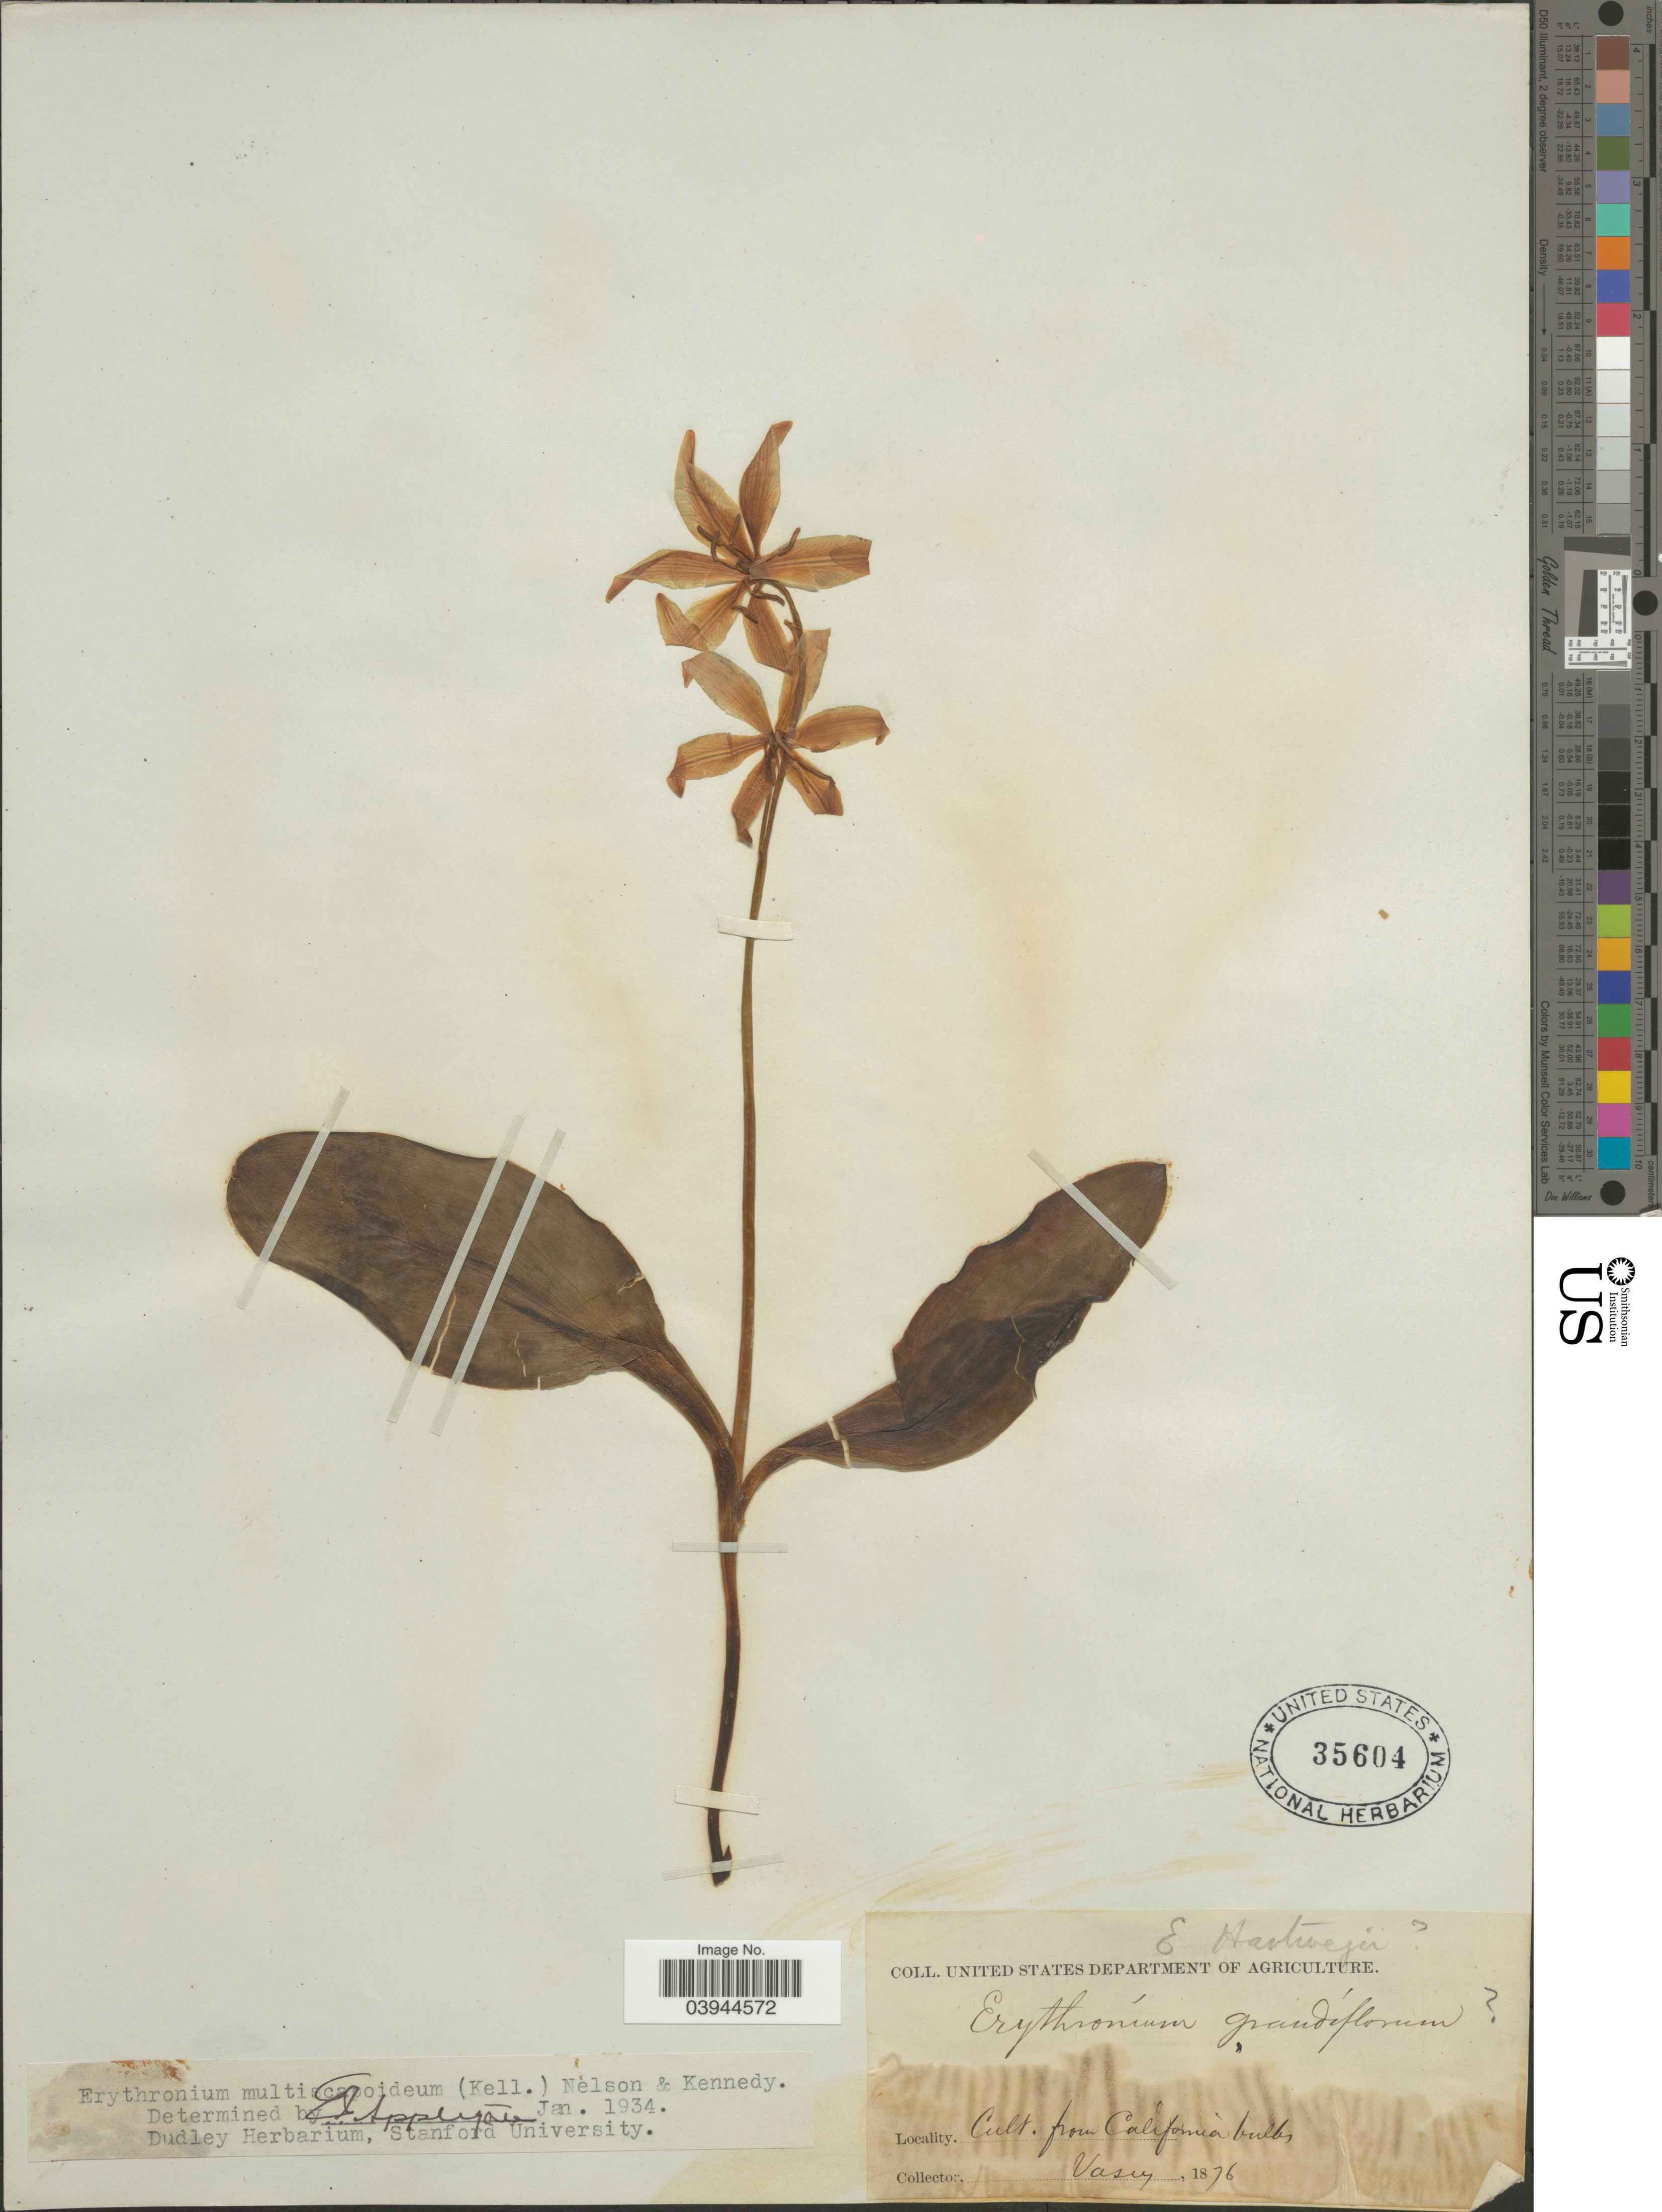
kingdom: Plantae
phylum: Tracheophyta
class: Liliopsida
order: Liliales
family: Liliaceae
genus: Erythronium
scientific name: Erythronium multiscapoideum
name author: (Kellogg) A. Nelson & P.B. Kenn.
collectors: Vasey, --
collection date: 1876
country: United States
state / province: California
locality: California bulbs.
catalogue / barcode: US 35604